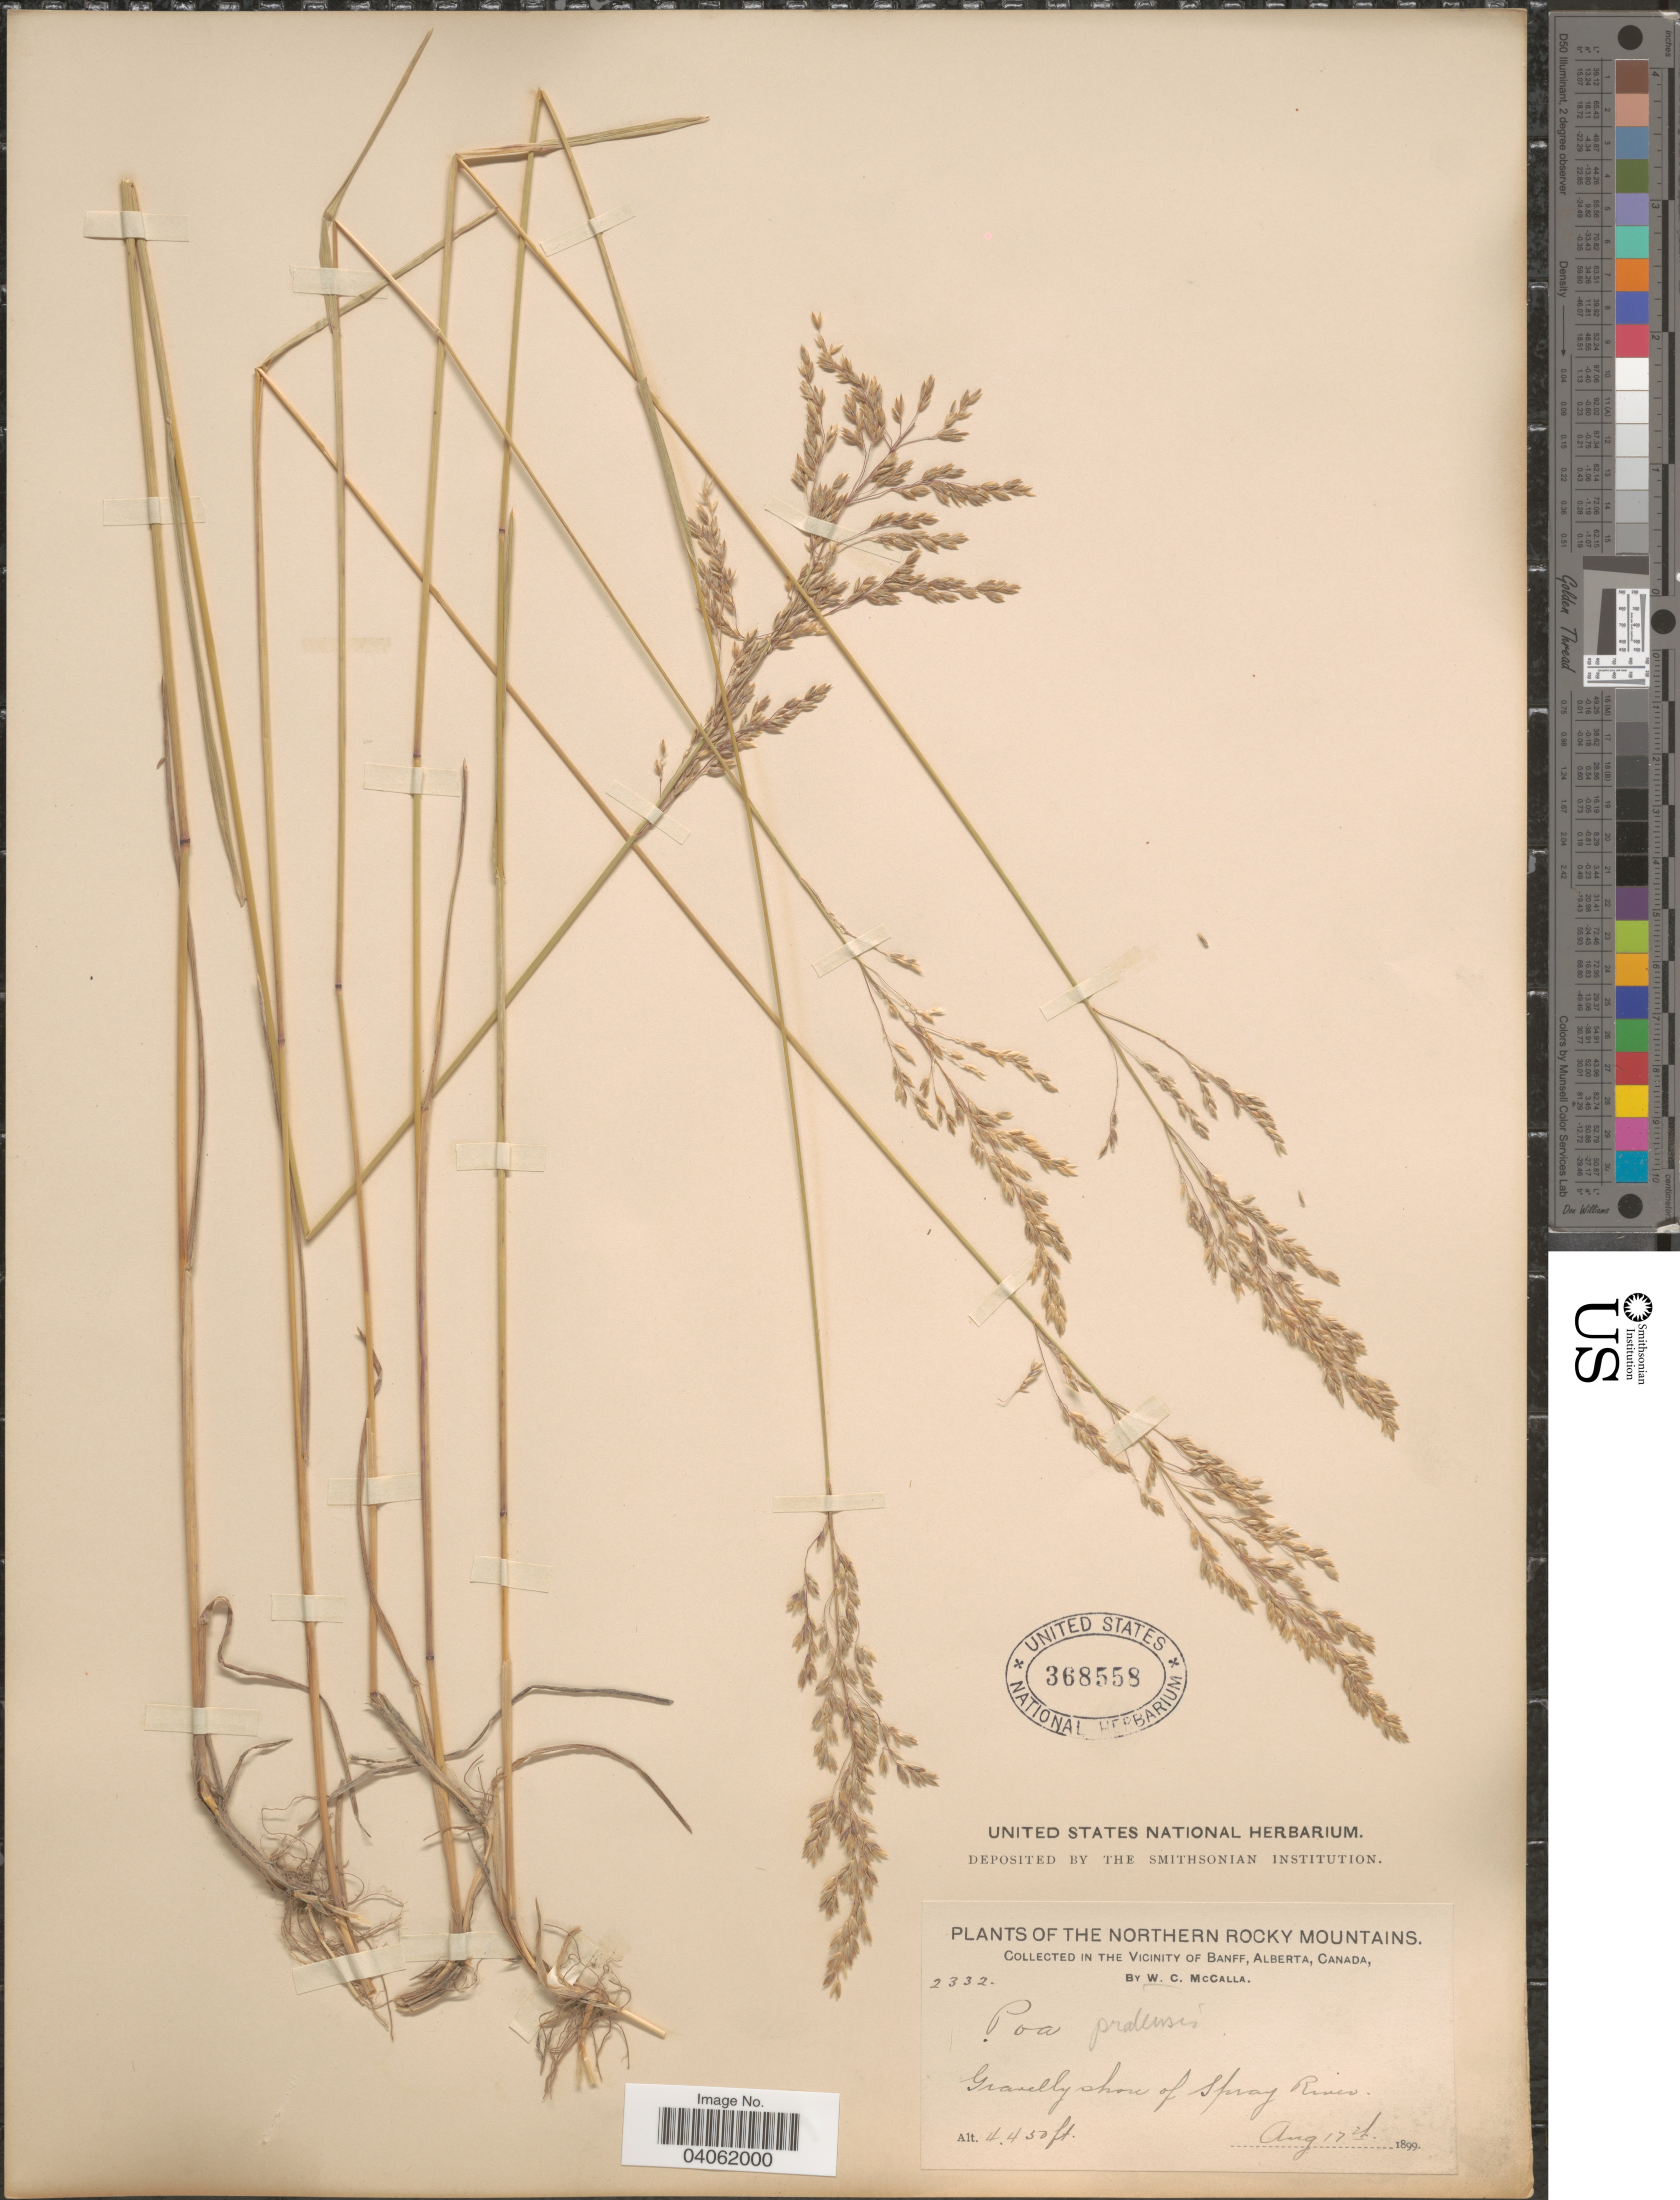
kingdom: Plantae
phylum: Tracheophyta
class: Liliopsida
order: Poales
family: Poaceae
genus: Poa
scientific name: Poa pratensis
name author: L.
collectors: W. McCalla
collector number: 2332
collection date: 1899-08-17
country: Canada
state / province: Alberta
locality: The Northern Rocky Mountains. In the Vicinity of Banff. Spray River.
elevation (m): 1356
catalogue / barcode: US 368558